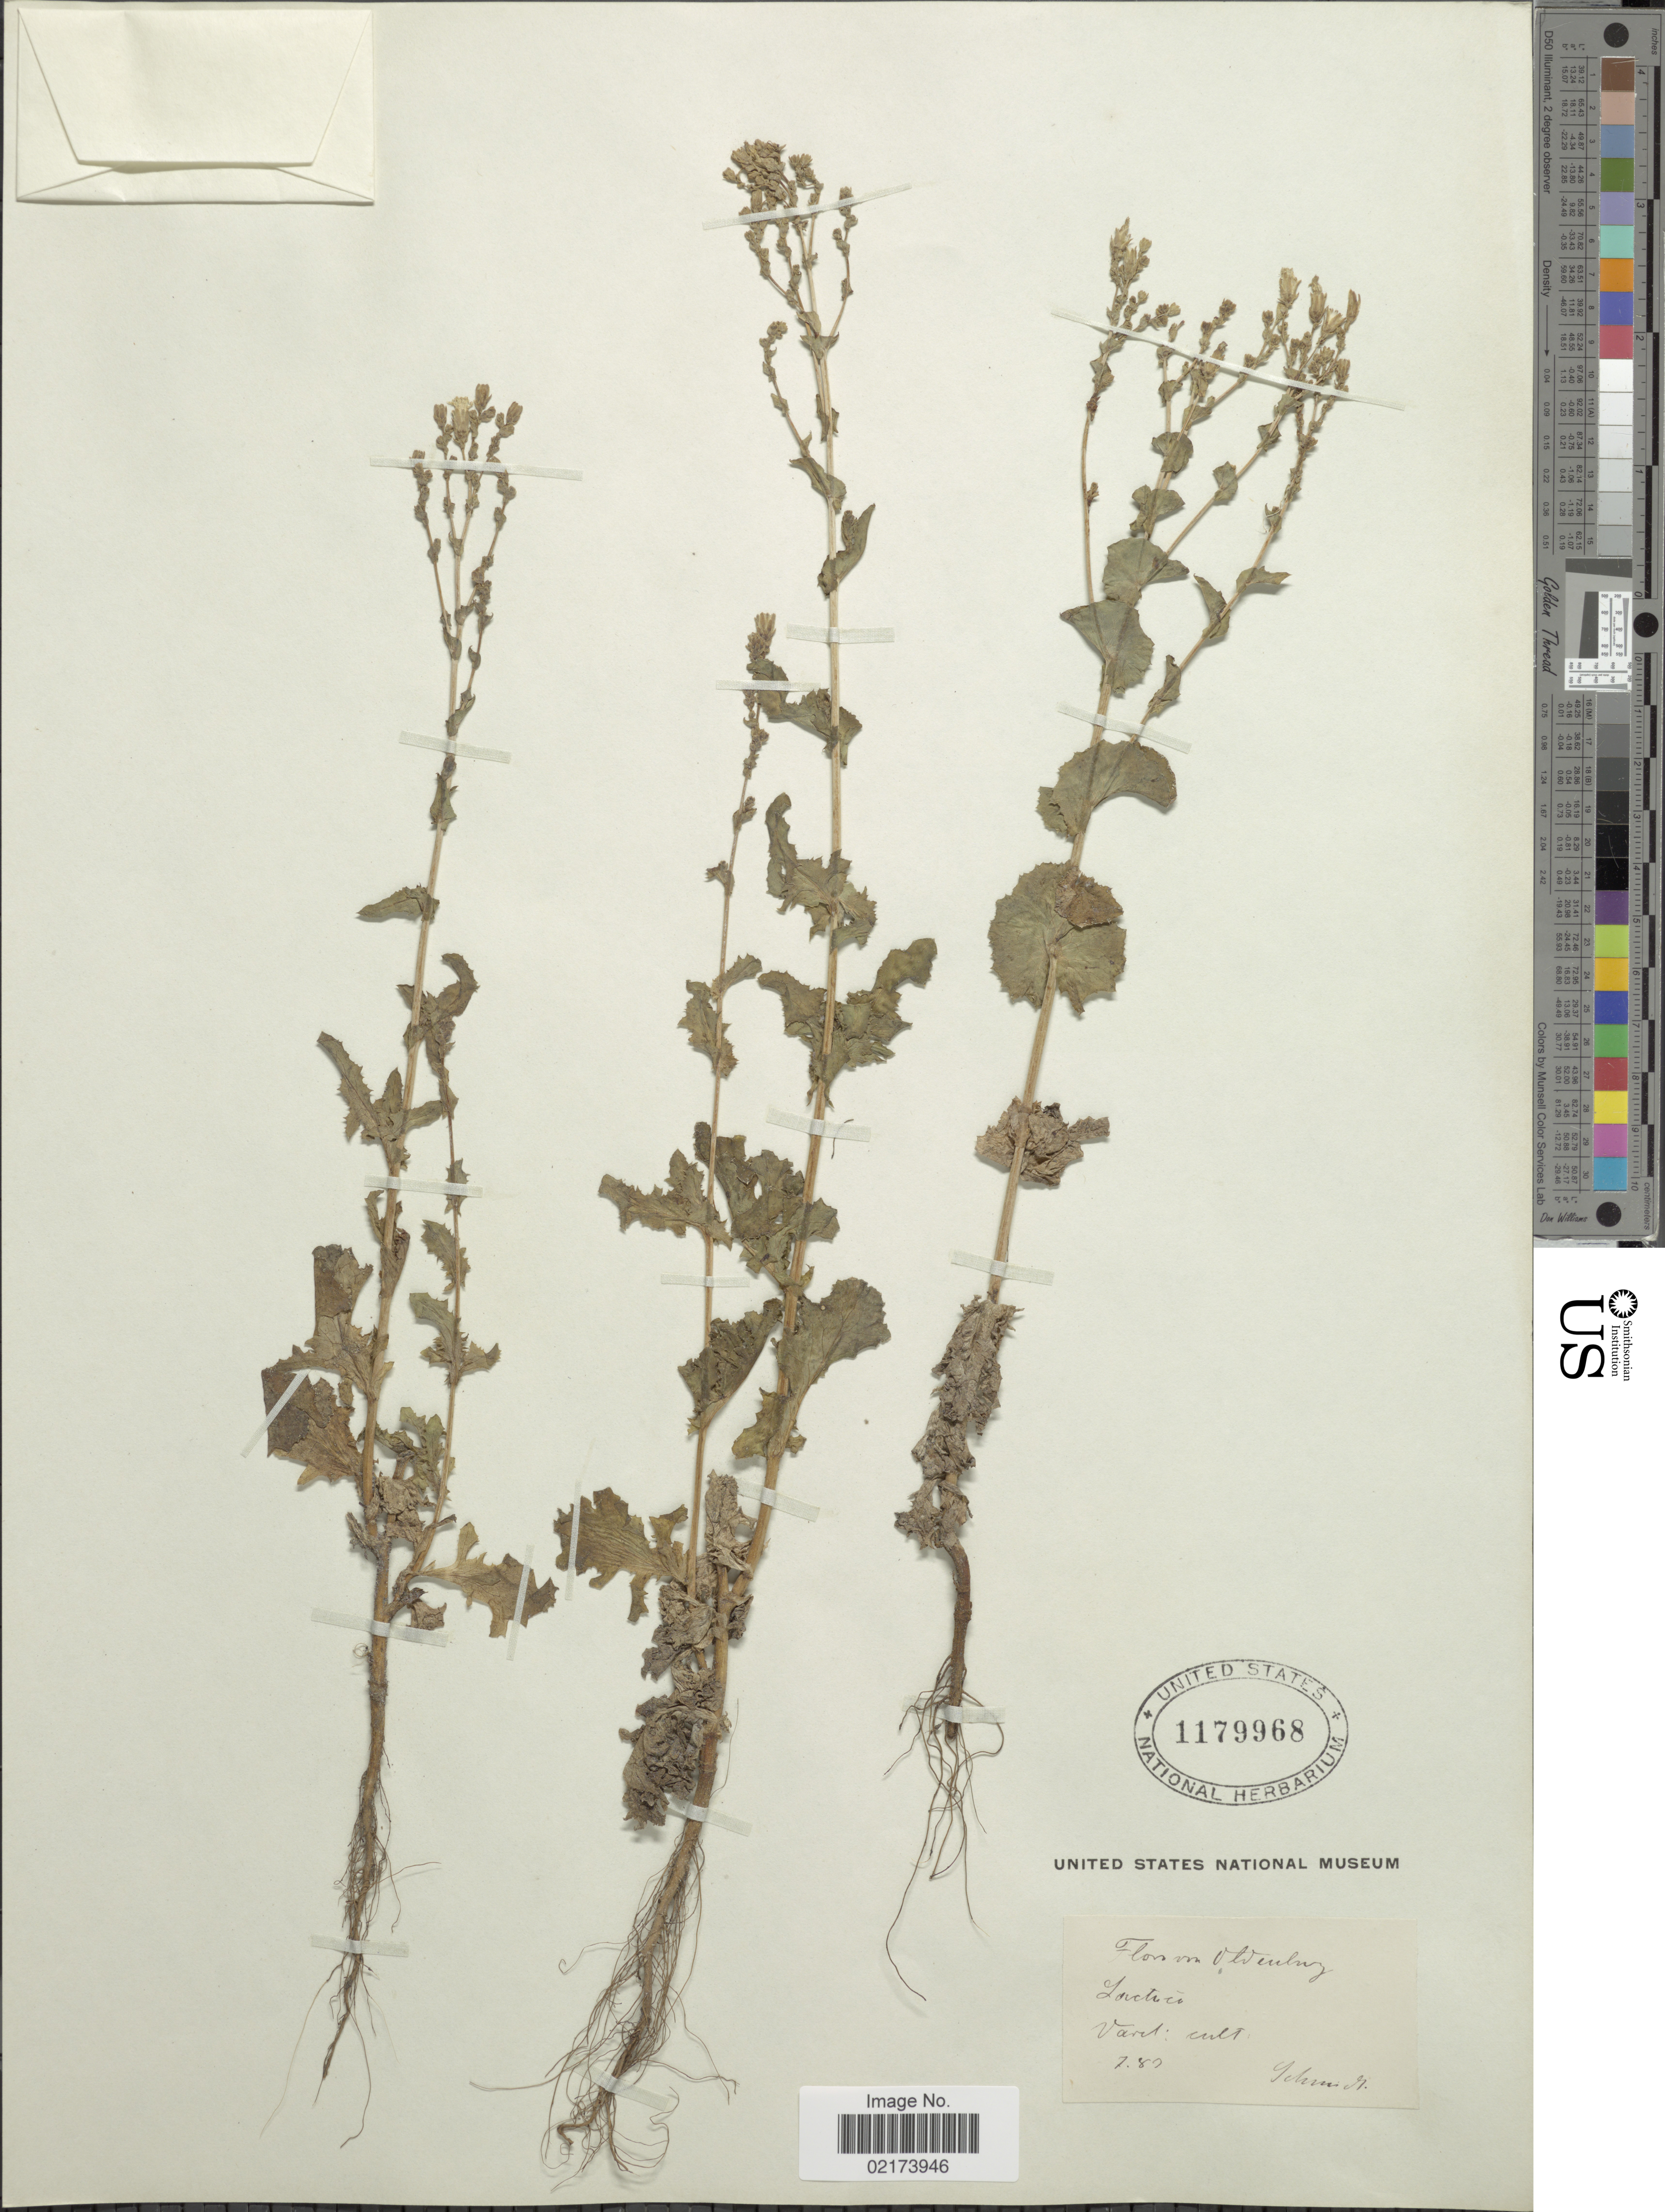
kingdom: Plantae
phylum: Tracheophyta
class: Magnoliopsida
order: Asterales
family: Asteraceae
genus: Lactuca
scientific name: Lactuca sp.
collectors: Schmidt, --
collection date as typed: Transcribed d/m/y: /7/83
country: Germany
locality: Oldenburg, Varel [interpreted]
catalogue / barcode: US 1179968